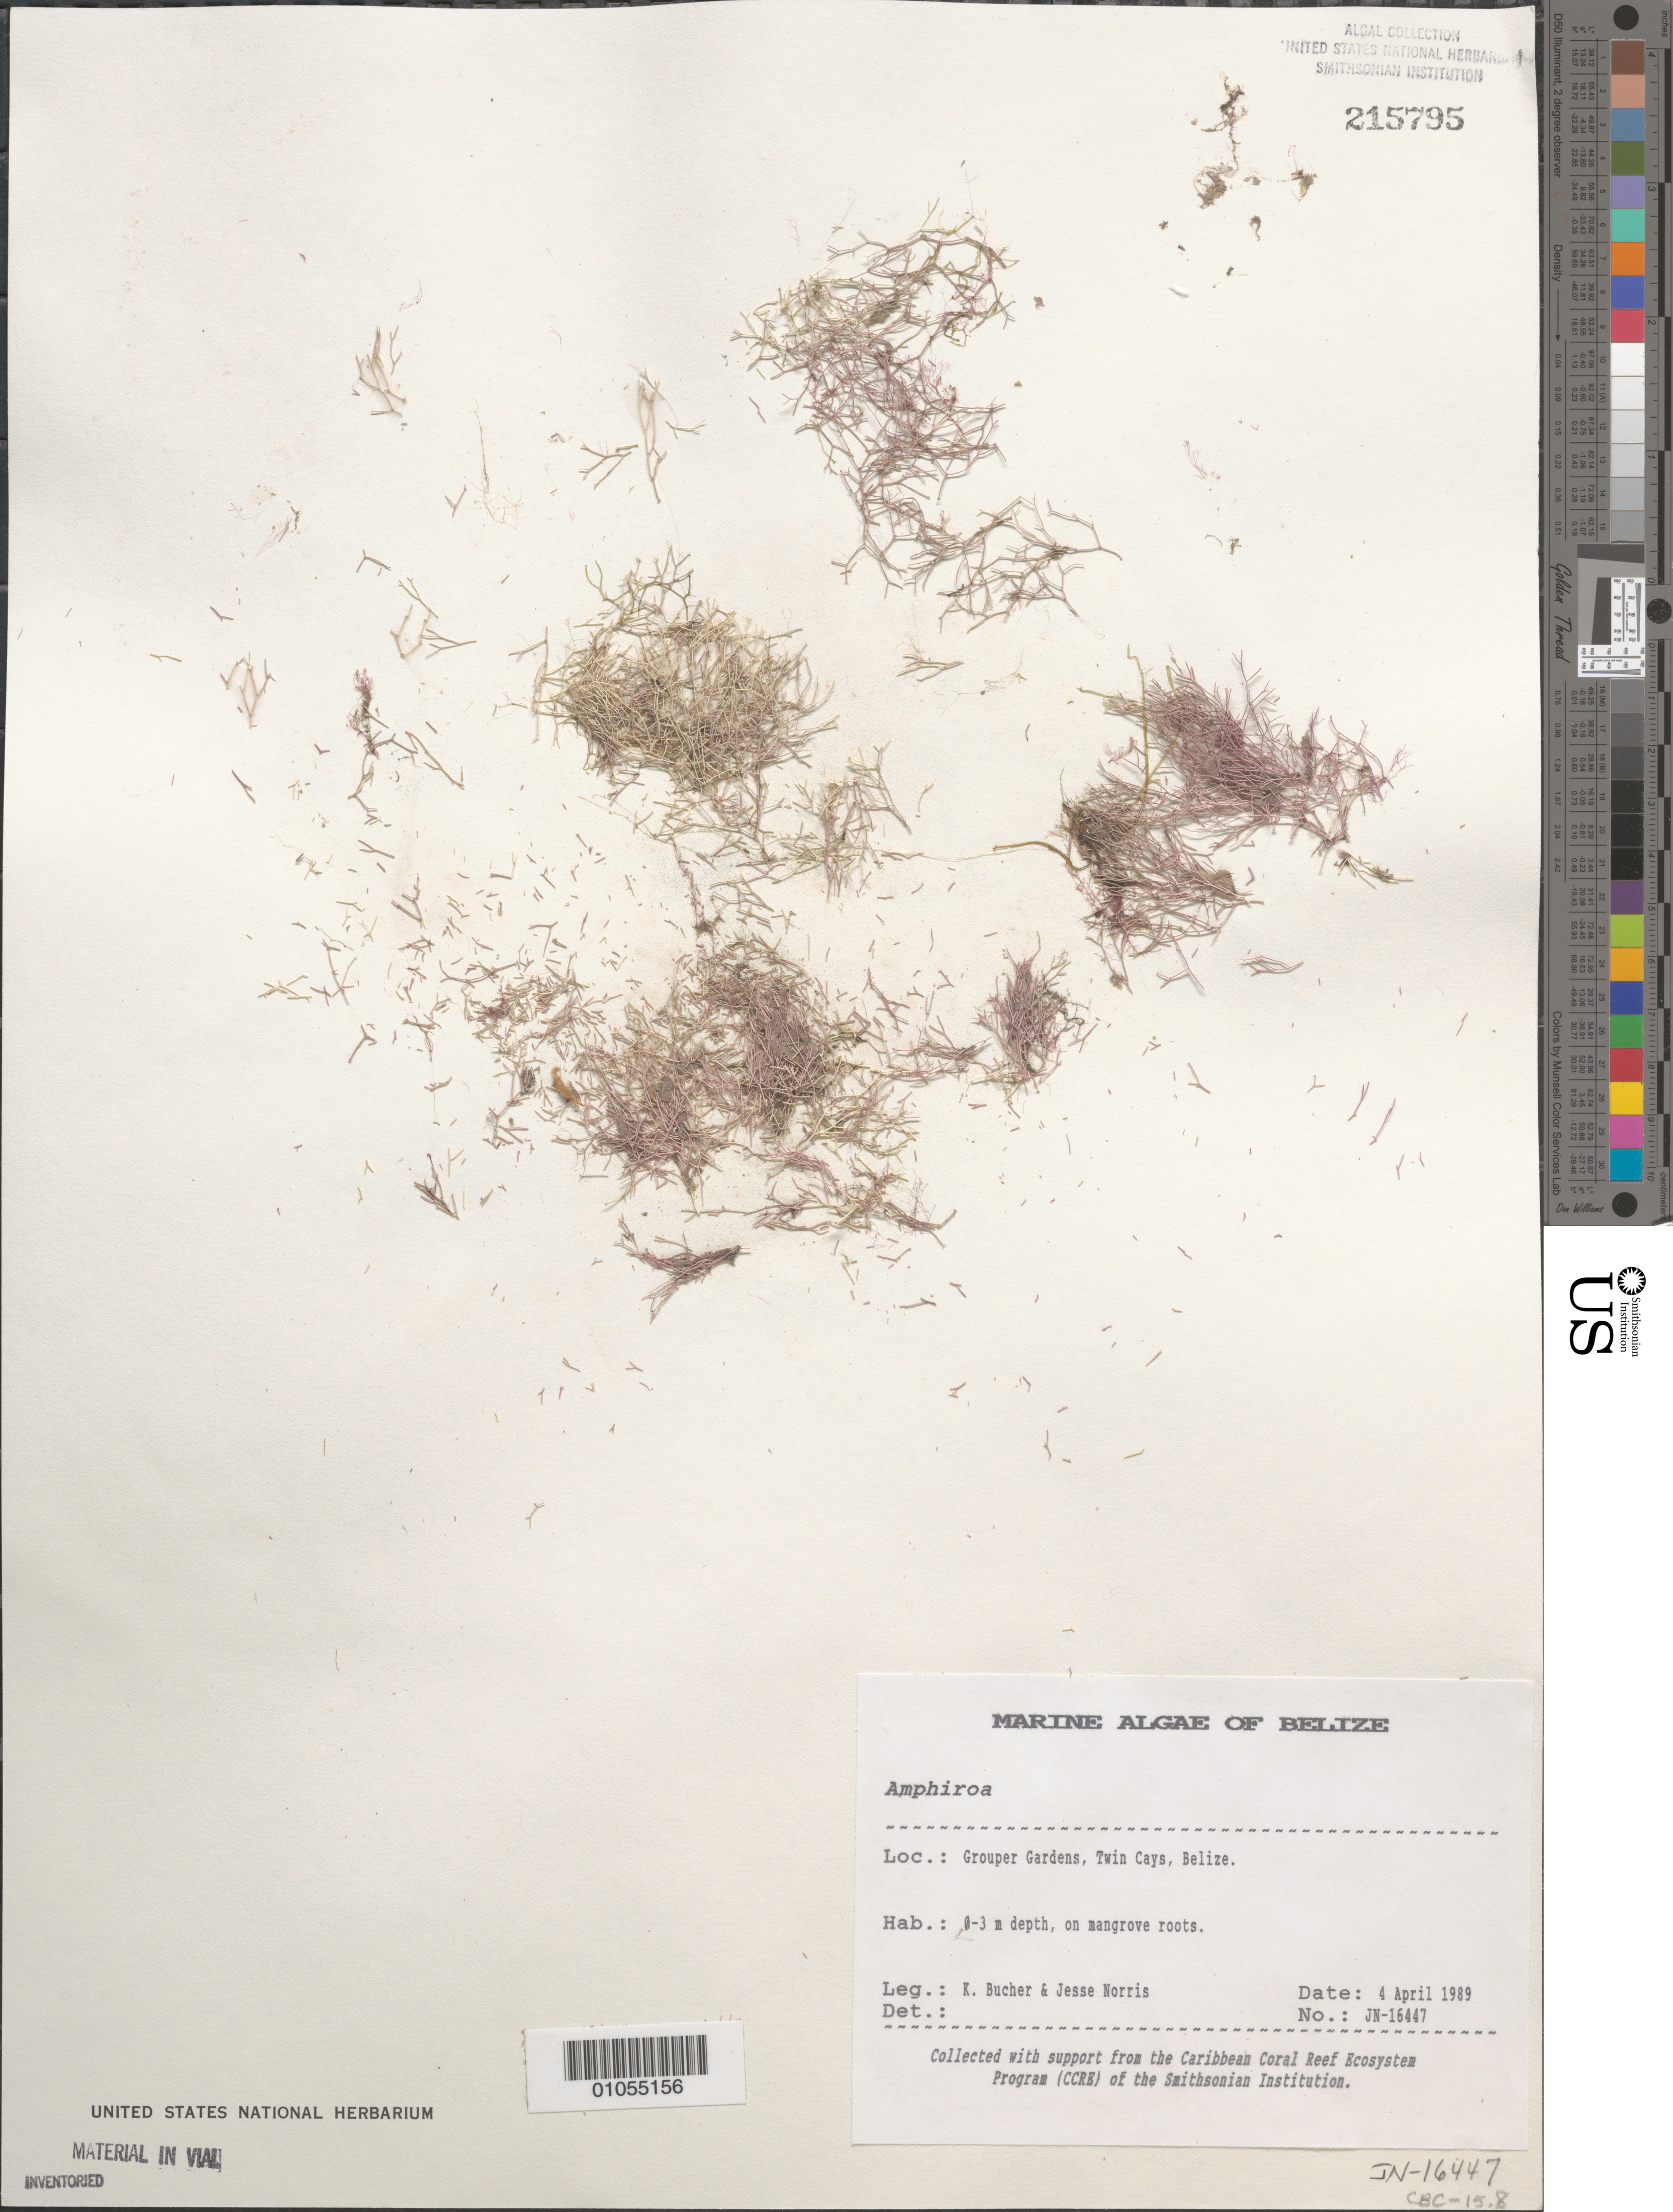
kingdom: Plantae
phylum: Rhodophyta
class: Florideophyceae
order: Corallinales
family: Lithophyllaceae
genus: Amphiroa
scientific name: Amphiroa sp.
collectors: K. E. Bucher & J. A. Norris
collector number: JN-16447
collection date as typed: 04 Apr 1989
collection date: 1989-04-04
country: Belize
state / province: Stann Creek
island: Twin Cays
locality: Grouper Gardens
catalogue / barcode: US 215795